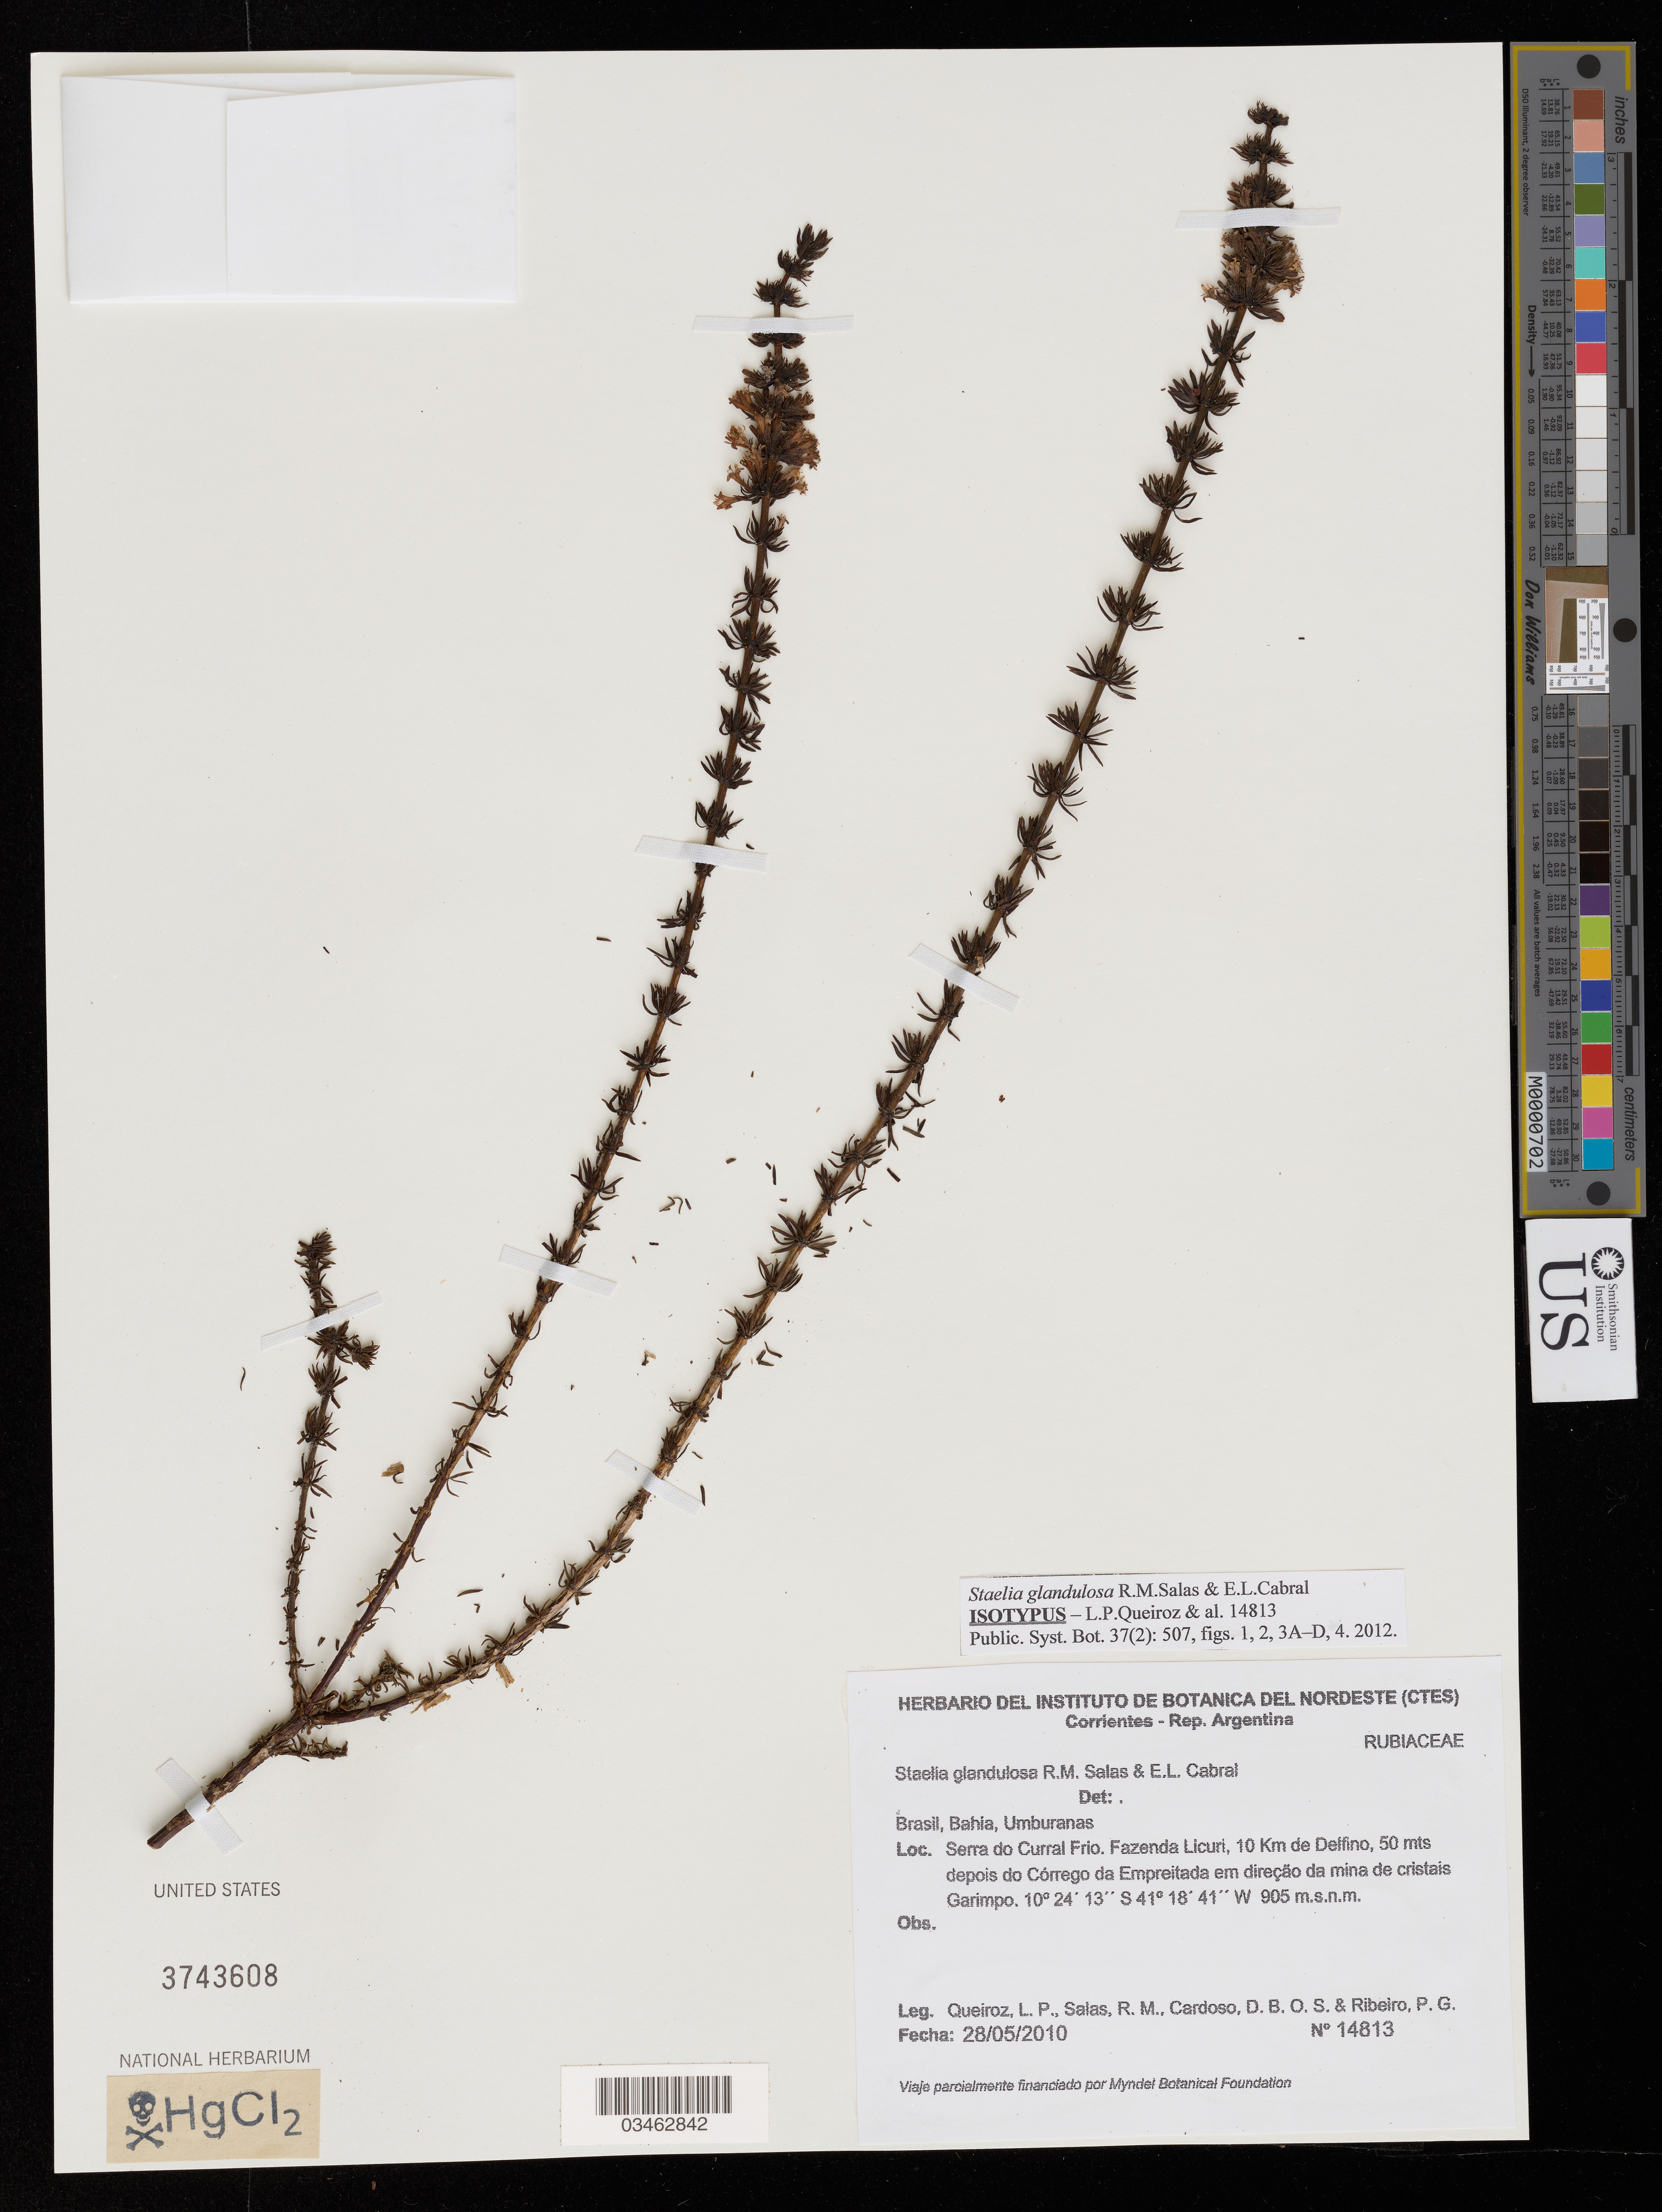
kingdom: Plantae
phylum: Tracheophyta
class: Magnoliopsida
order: Gentianales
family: Rubiaceae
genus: Staelia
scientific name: Staelia glandulosa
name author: R.M. Salas & E.L. Cabral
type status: Isotype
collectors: L. P. de Queiróz, R. M. Salas, D. Cardoso & P. Ribeiro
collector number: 14813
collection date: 2010-05-28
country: Brazil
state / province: Bahia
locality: Umburanas. Serra do Curral Frio. Fazenda Licuri, 10 km de Delfino, 50 mts depois do Corrego da Empreitada em direcao da mina de cristais Garimpo.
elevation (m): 905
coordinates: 10 24 13 S, 41 18 41 W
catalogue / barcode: US 3743608